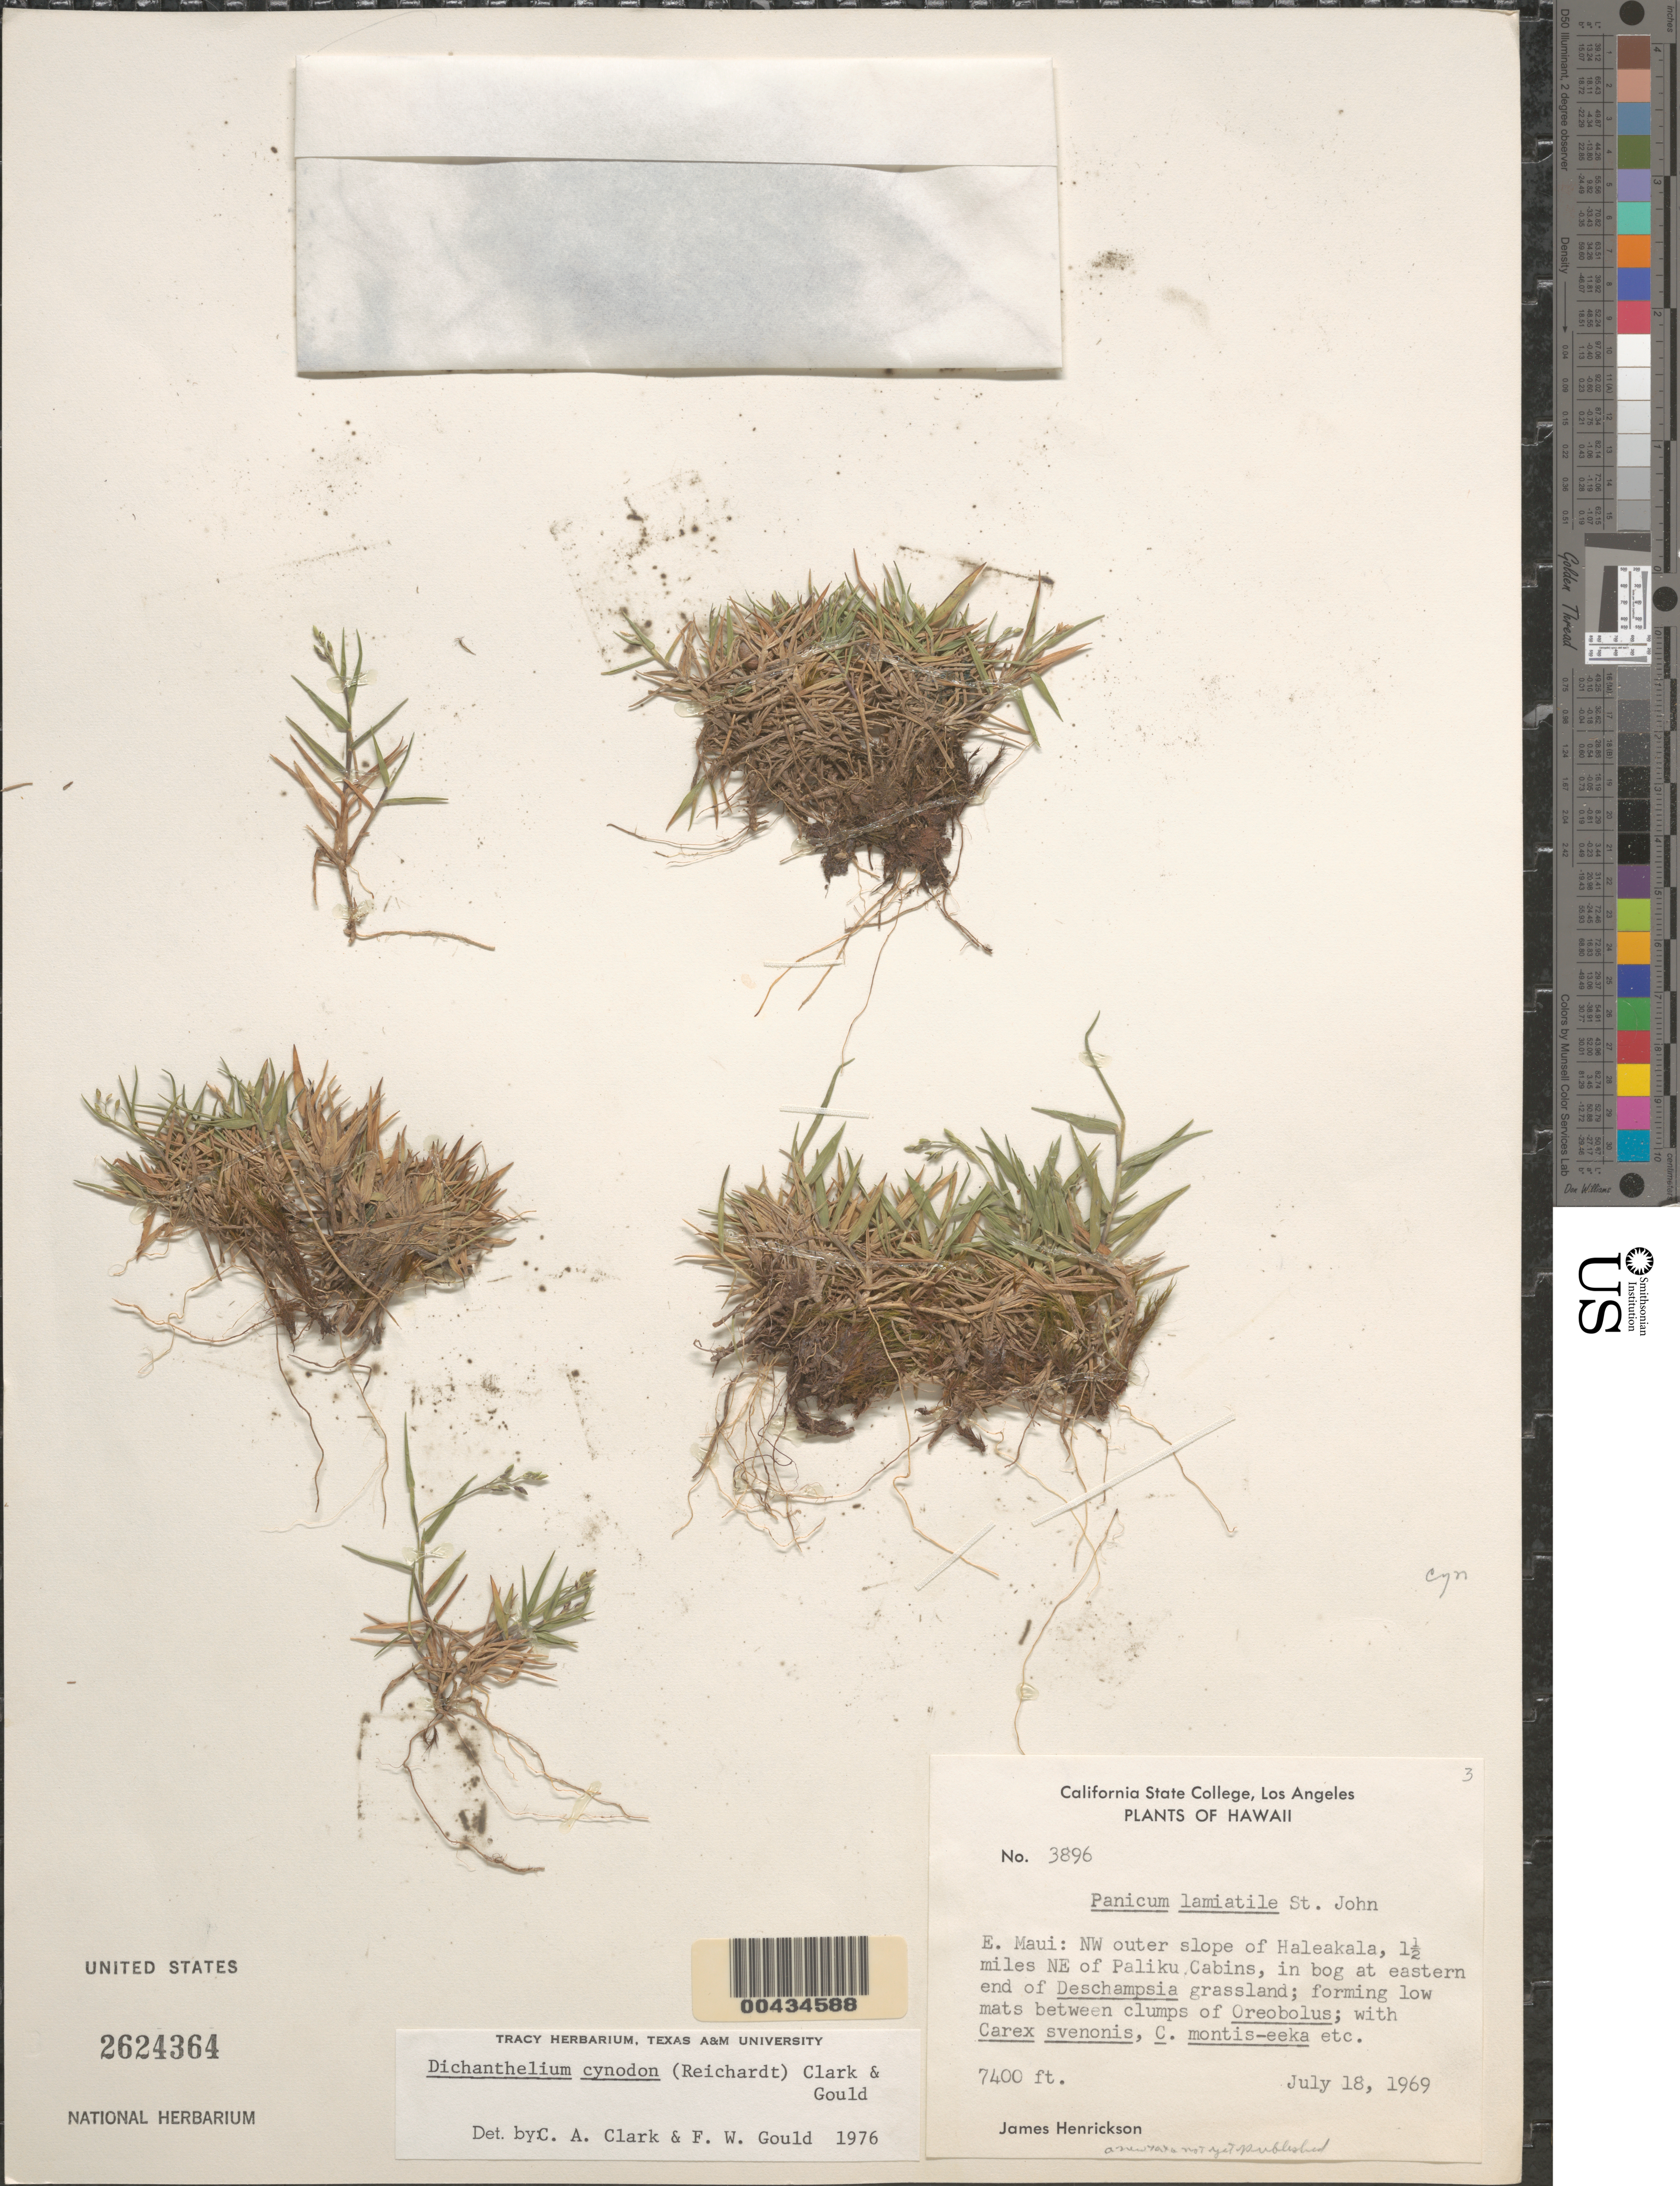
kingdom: Plantae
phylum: Tracheophyta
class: Liliopsida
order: Poales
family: Poaceae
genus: Dichanthelium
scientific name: Dichanthelium cynodon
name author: (Reichardt) C.A. Clark & Gould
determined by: Clark, C. A.; Gould, F. W.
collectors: J. S. Henrickson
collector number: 3896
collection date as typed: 18 Jul 1969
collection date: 1969-07-18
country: United States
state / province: Hawaii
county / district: Maui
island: Maui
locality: E Maui, NW outer slope of Haleakala, 1.5. mi NE of Paliku Cabins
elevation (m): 2256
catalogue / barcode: US 2624364